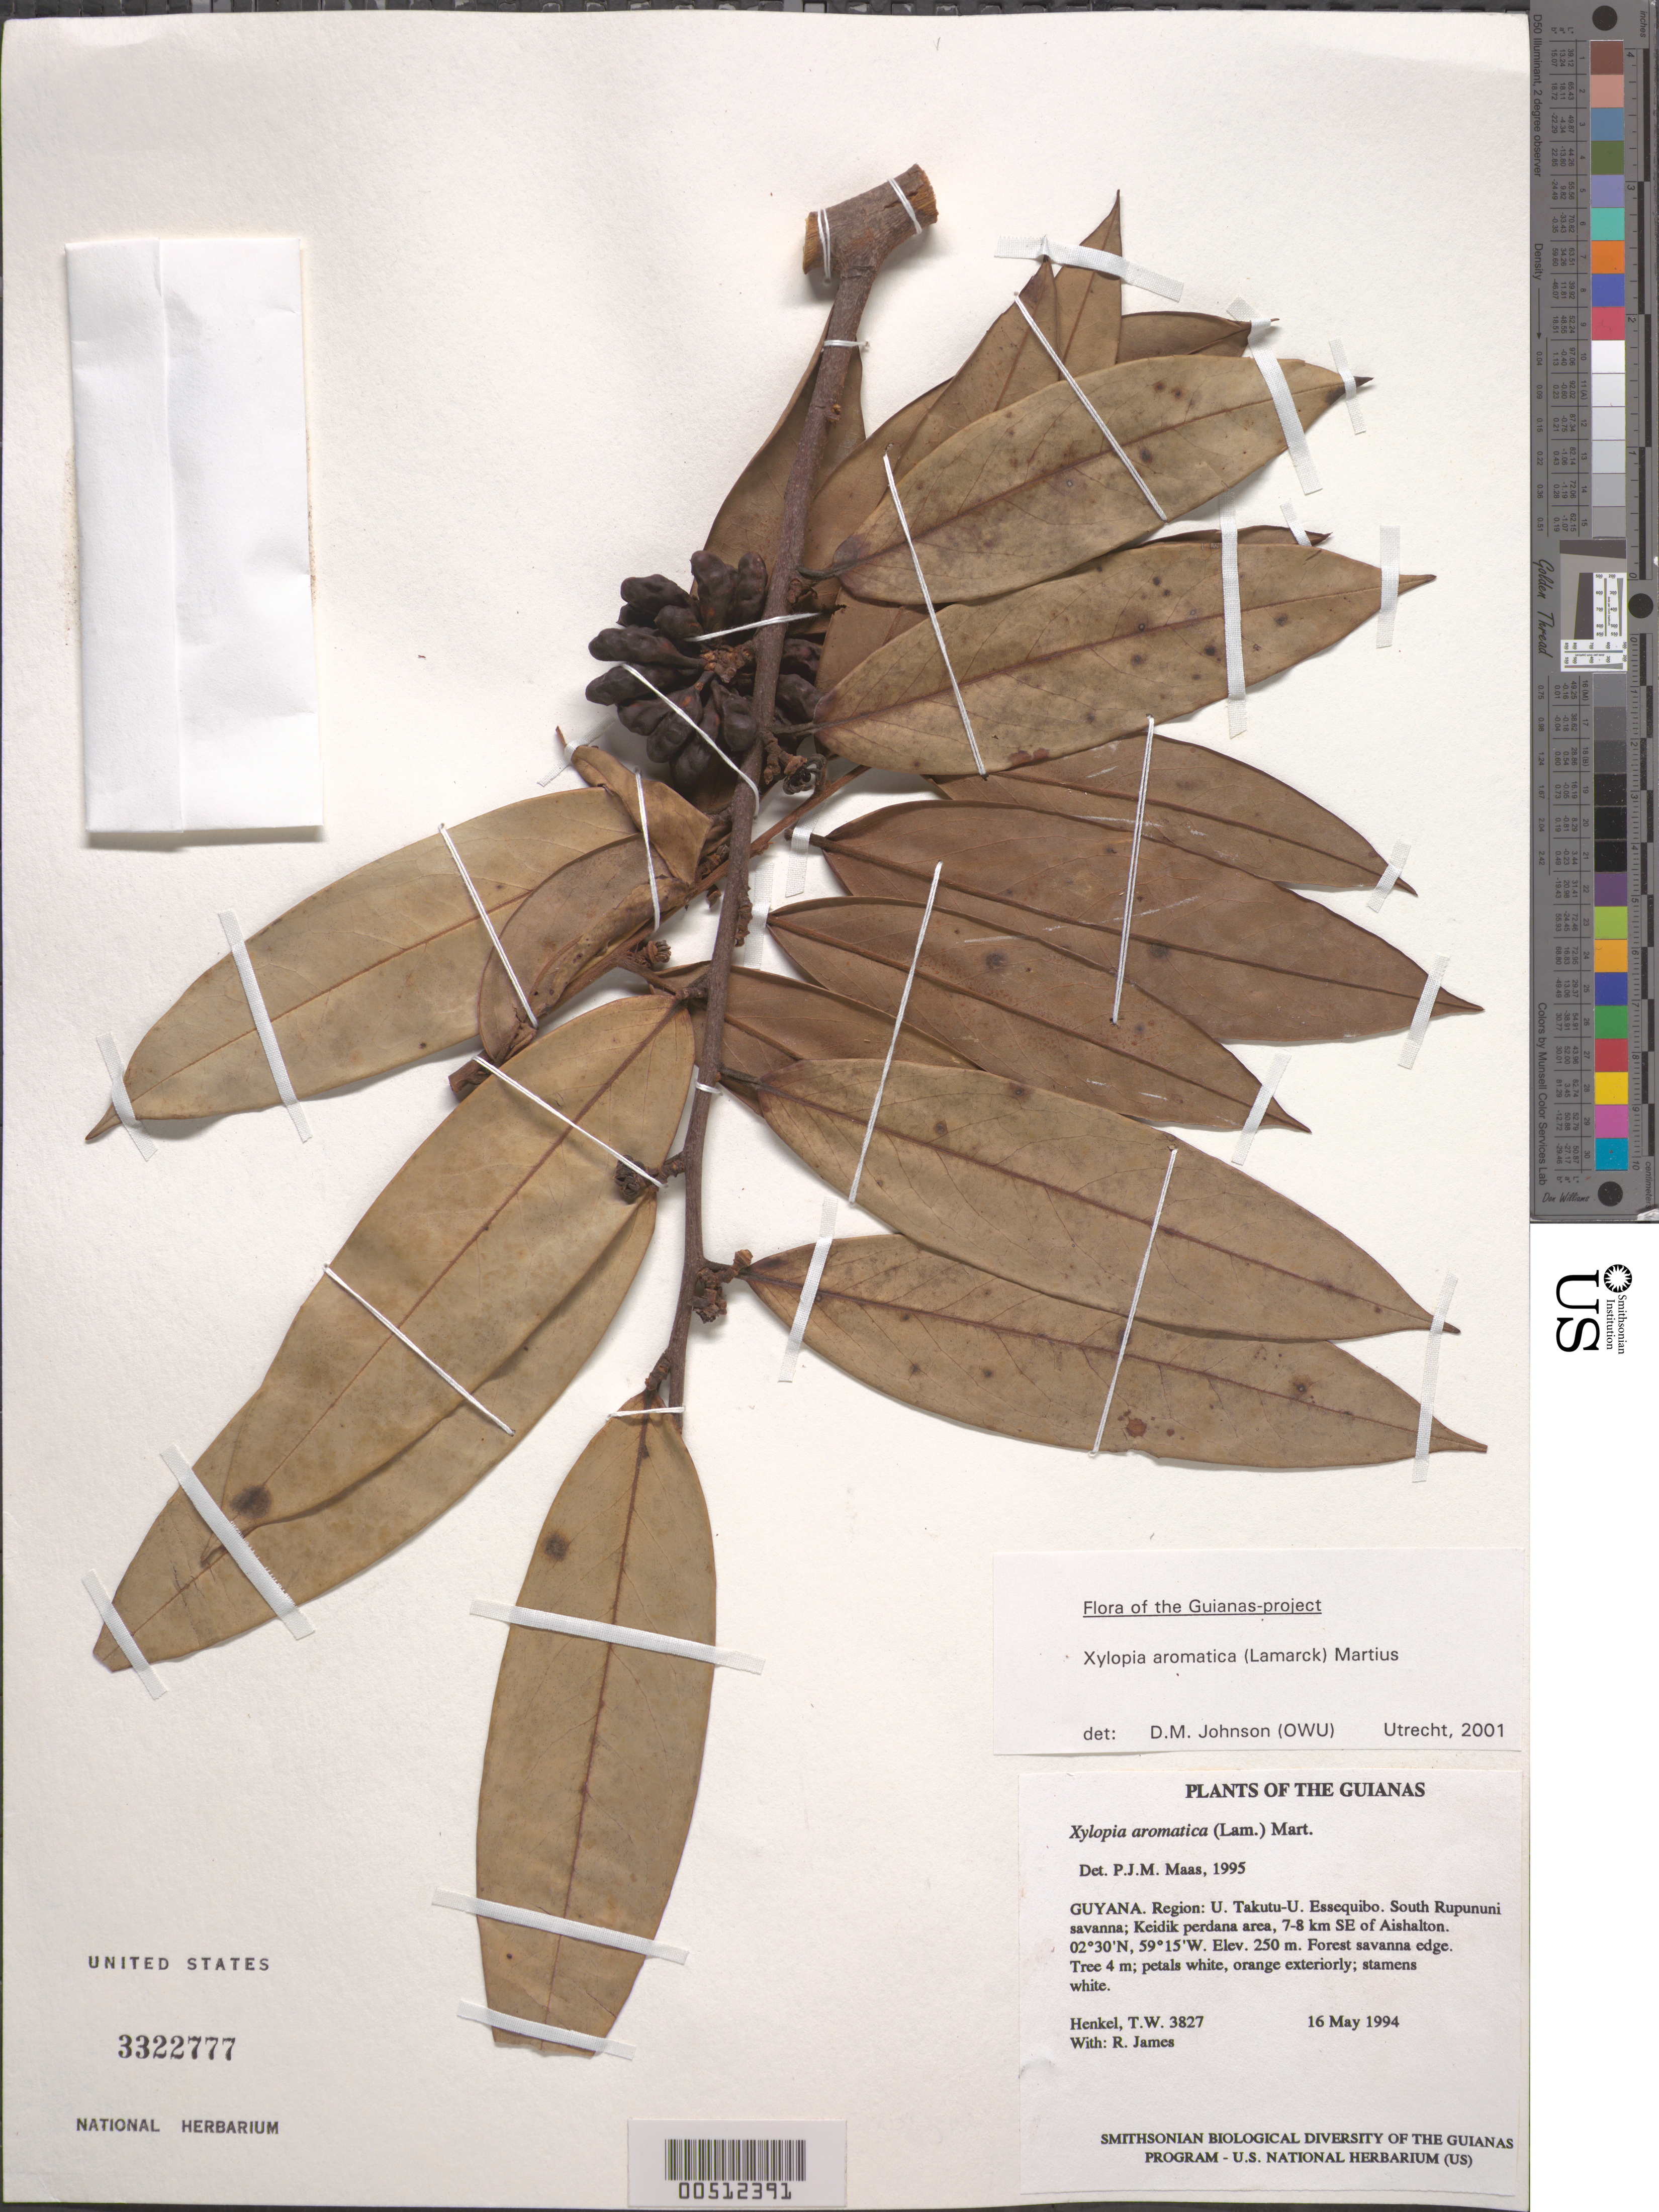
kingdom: Plantae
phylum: Tracheophyta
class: Magnoliopsida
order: Magnoliales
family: Annonaceae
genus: Xylopia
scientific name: Xylopia aromatica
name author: (Lam.) Mart.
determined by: Johnson, D. M.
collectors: T. Henkel & R. James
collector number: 3827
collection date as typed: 16 May 1994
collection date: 1994-05-16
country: Guyana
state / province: U. Takutu-U. Essequibo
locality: South Rupununi savanna; Keidik perdana area, 7-8 km SE of Aishalton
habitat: Forest savanna edge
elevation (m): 250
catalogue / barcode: US 3322777